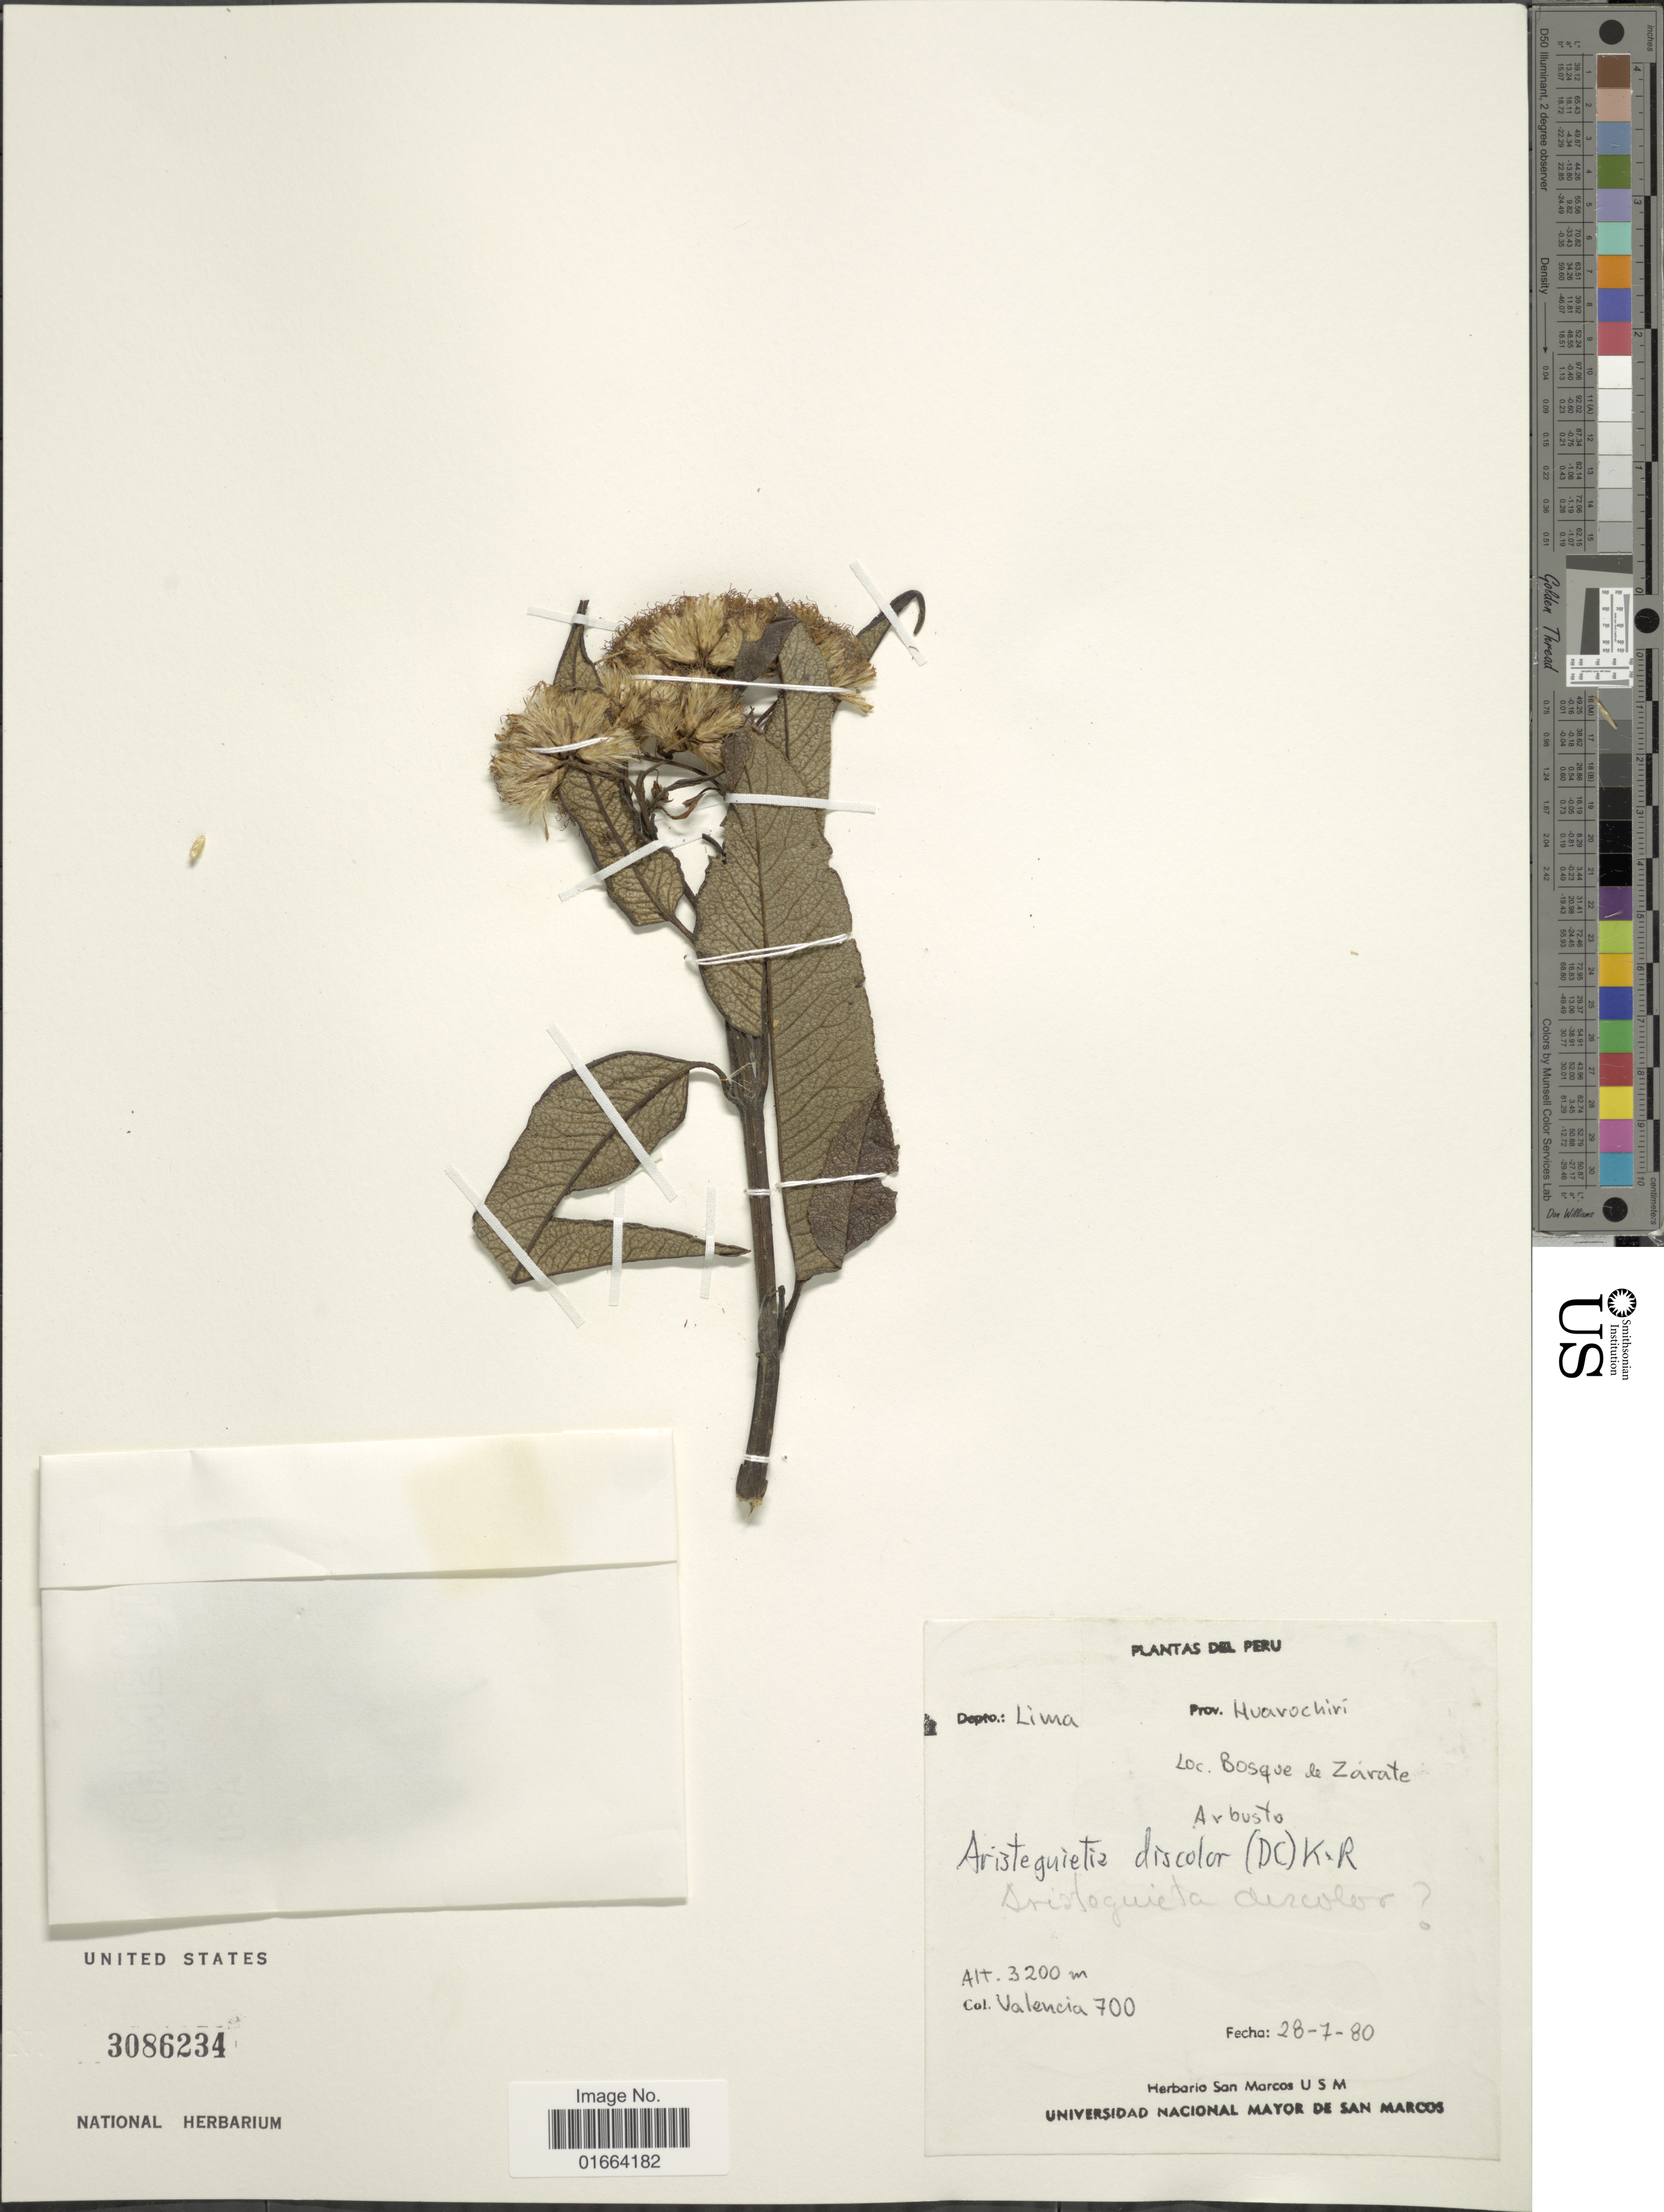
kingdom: Plantae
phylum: Tracheophyta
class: Magnoliopsida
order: Asterales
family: Asteraceae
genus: Aristeguietia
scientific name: Aristeguietia discolor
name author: (DC.) R.M. King & H. Rob.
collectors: -. Valencia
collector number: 700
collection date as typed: Transcribed d/m/y: 28/7/80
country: Peru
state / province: Lima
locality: Prov. Huarochirí. Bosque de Zarate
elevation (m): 3200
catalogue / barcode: US 3086234